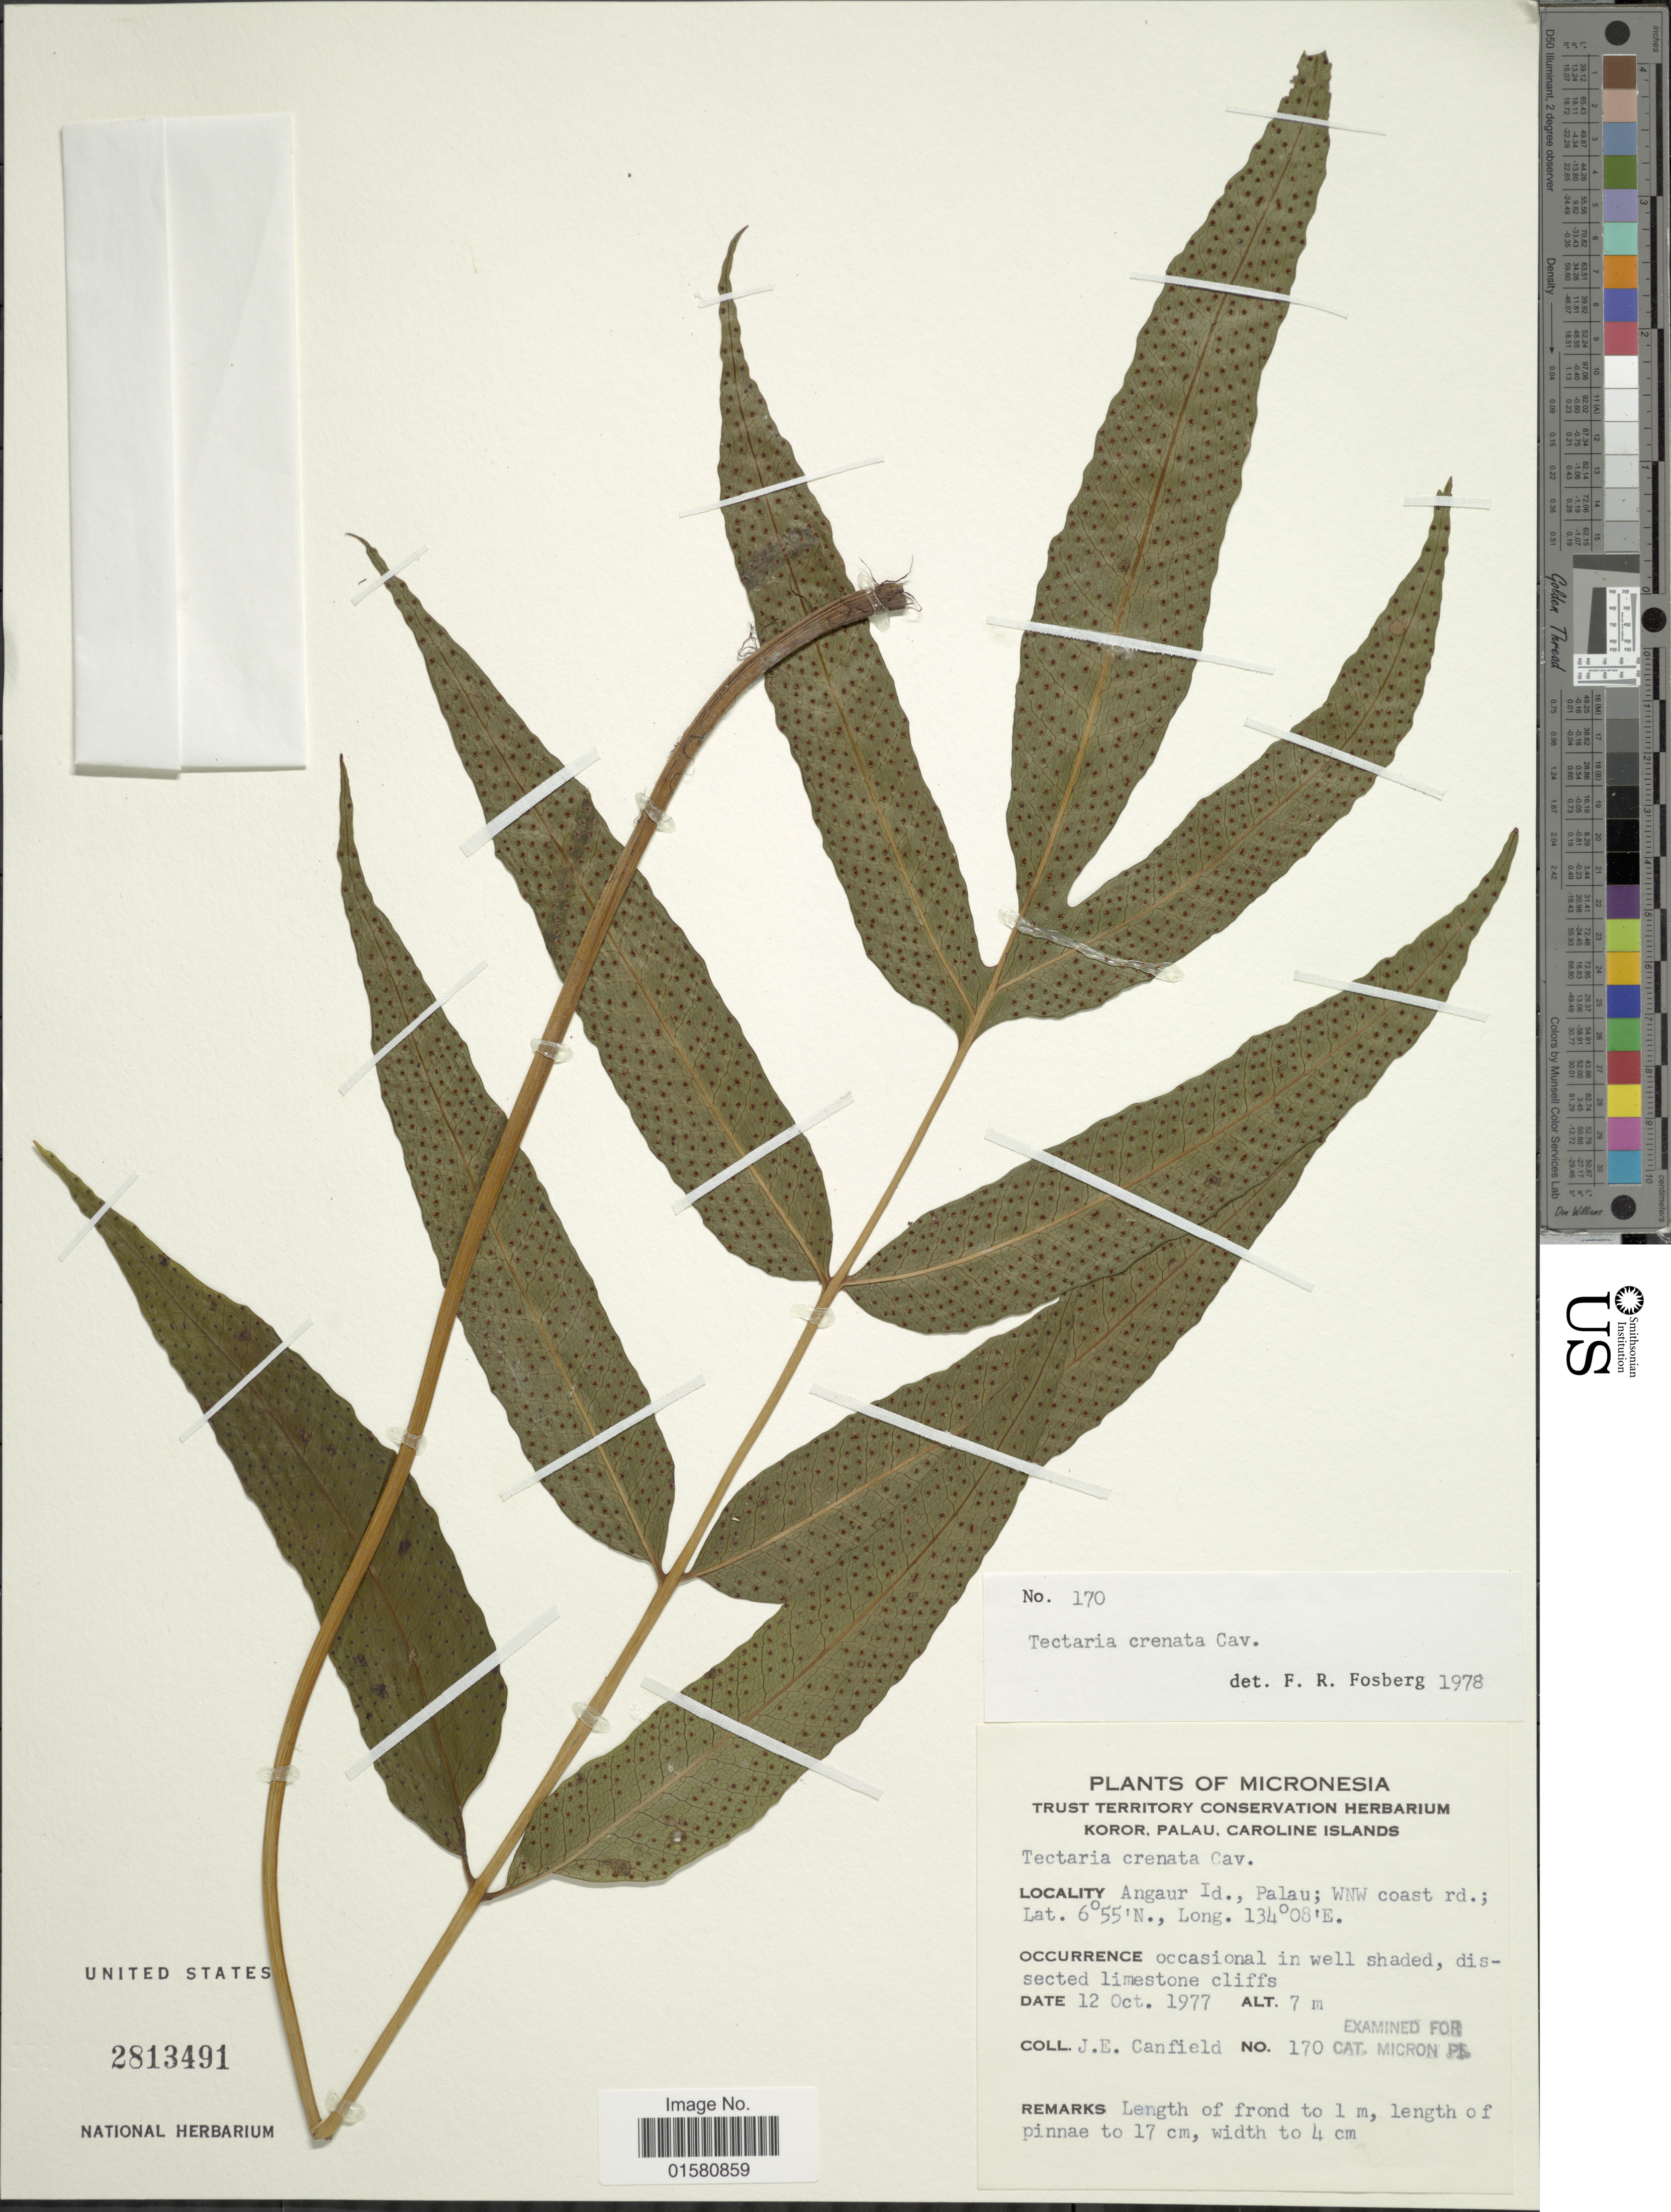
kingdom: Plantae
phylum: Tracheophyta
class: Polypodiopsida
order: Polypodiales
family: Tectariaceae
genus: Tectaria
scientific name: Tectaria crenata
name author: Cav.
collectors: J. E. Canfield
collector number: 170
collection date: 1977-10-12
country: Palau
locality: Micronesia, Koror, Palau, Caroline Islands. Angaur, Id., Palau: WNW coast rd.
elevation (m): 7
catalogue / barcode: US 2813491